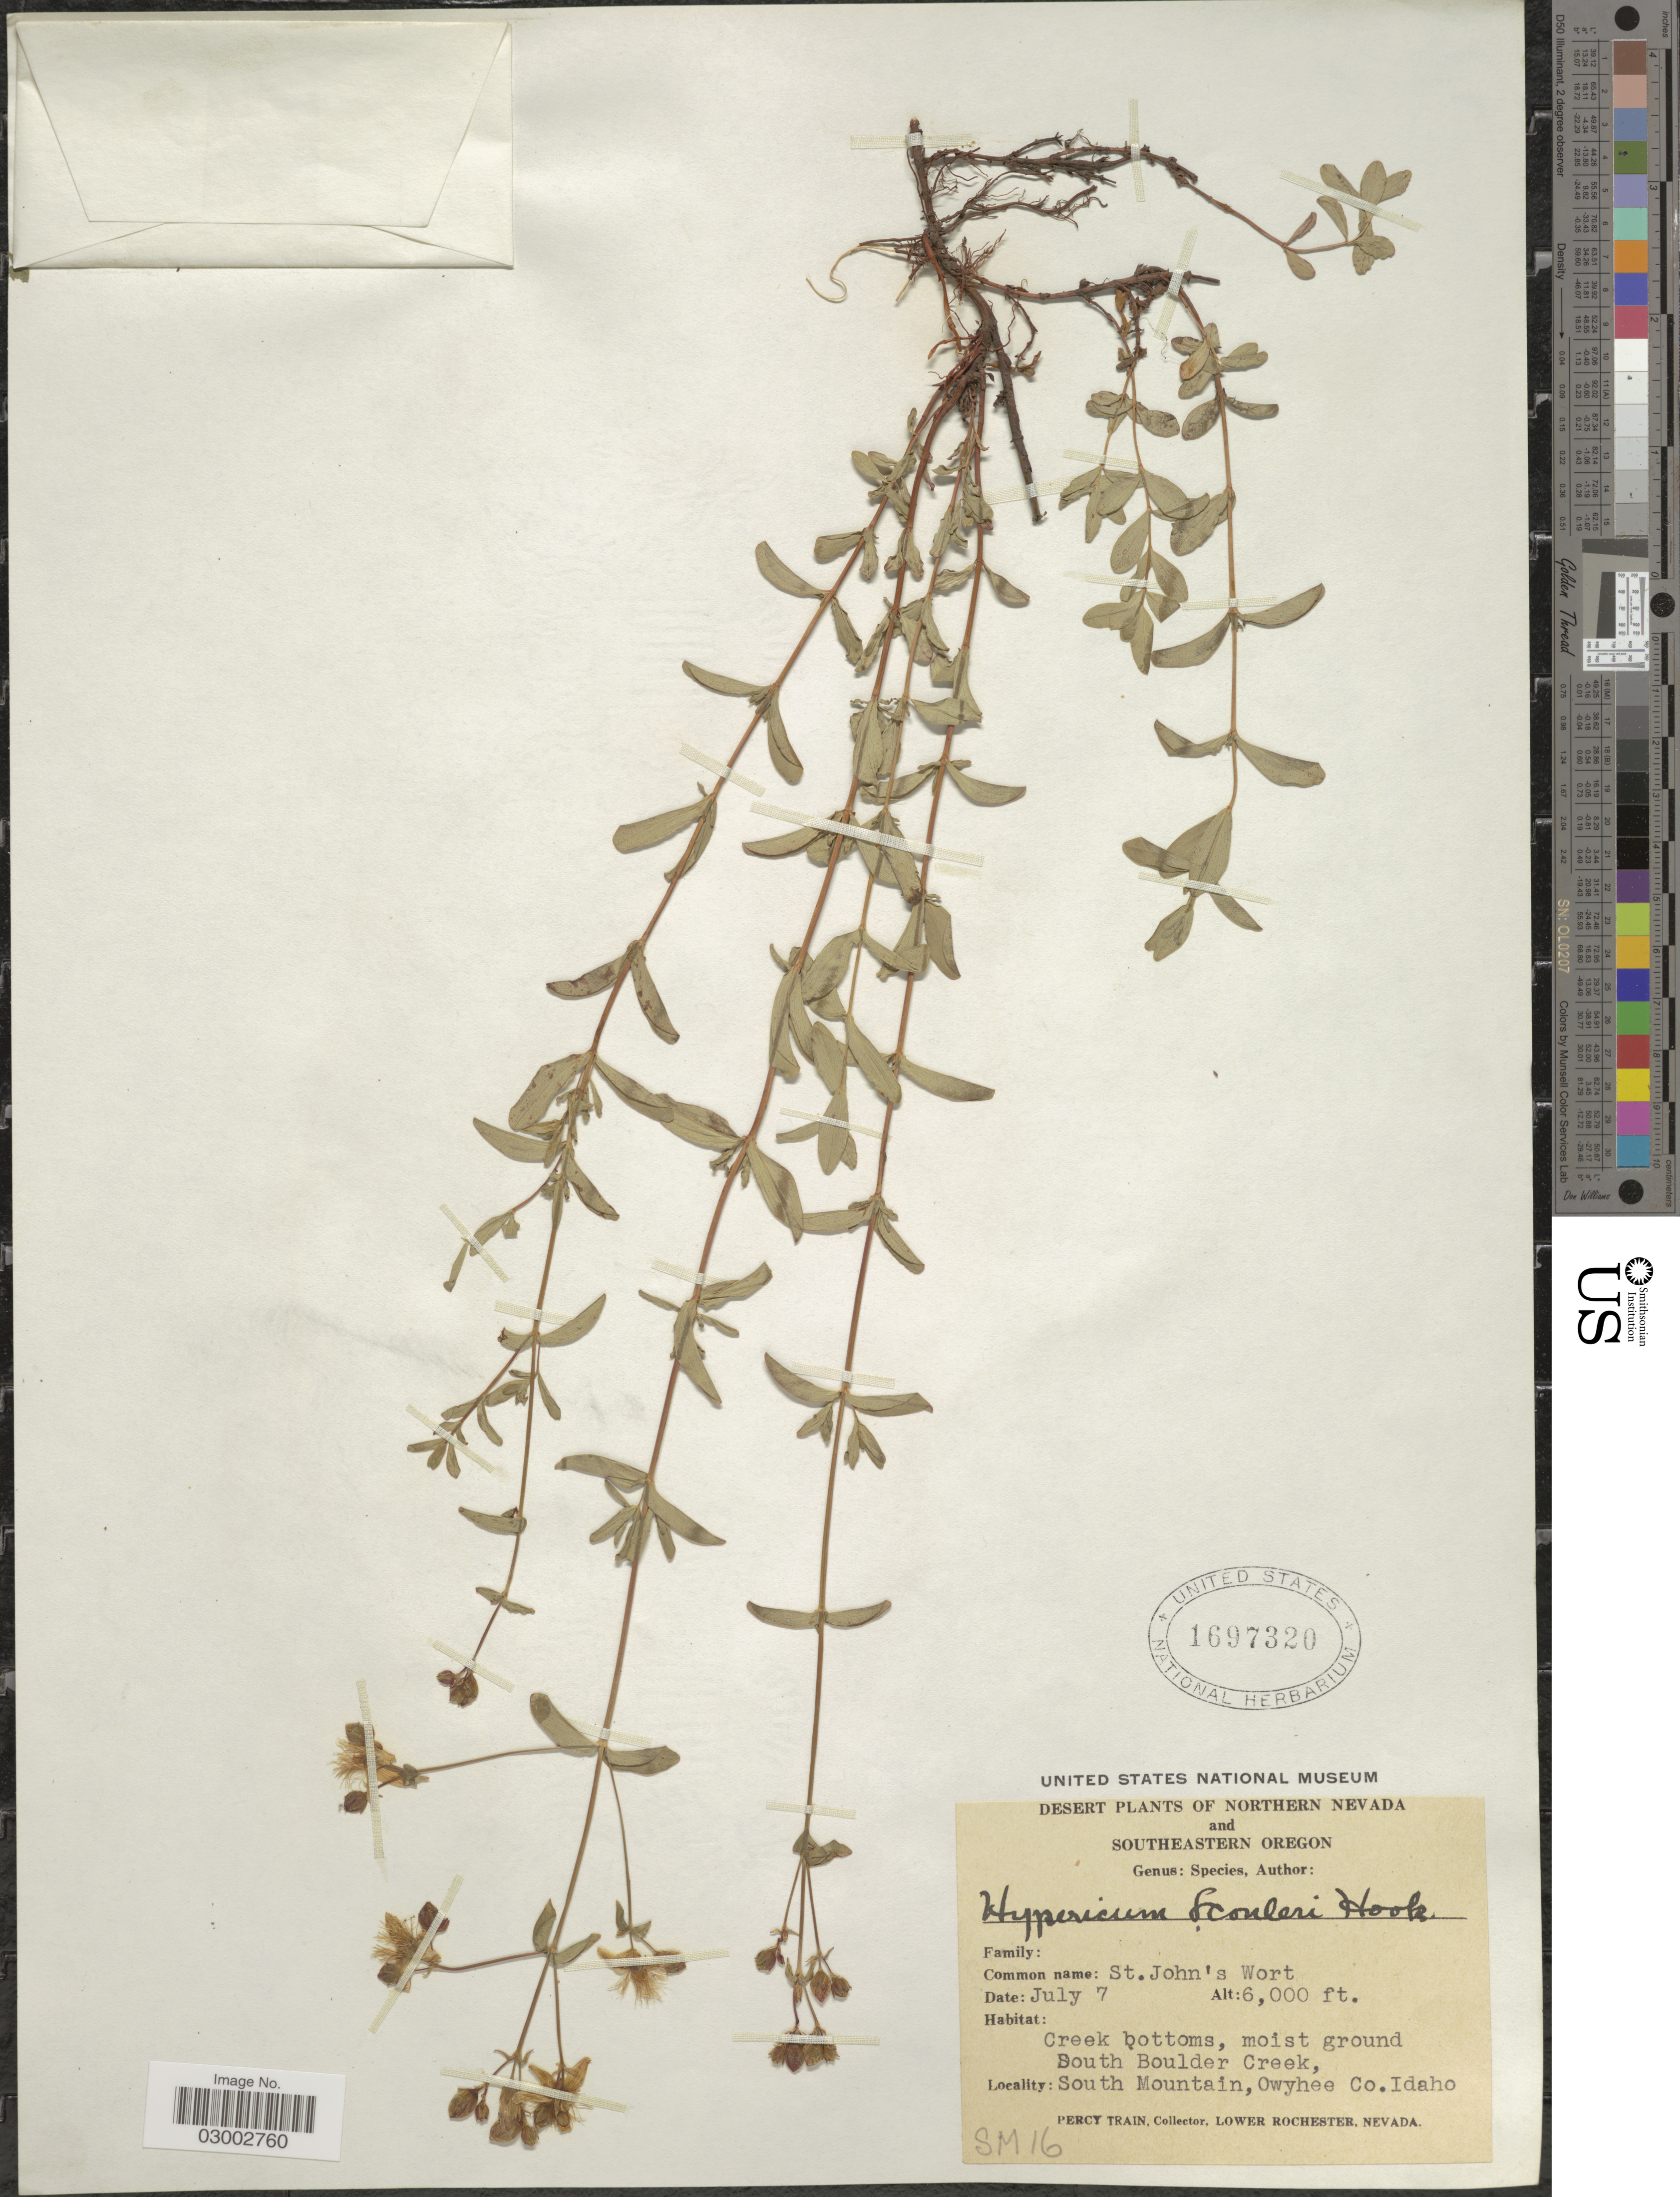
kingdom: Plantae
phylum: Tracheophyta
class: Magnoliopsida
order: Malpighiales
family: Hypericaceae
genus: Hypericum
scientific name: Hypericum scouleri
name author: Hook.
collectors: P. Train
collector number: SM 16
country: United States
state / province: Idaho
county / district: Owyhee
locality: Creek bottoms, moist ground South Boulder Creek, South Mountains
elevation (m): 1829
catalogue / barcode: US 1697320